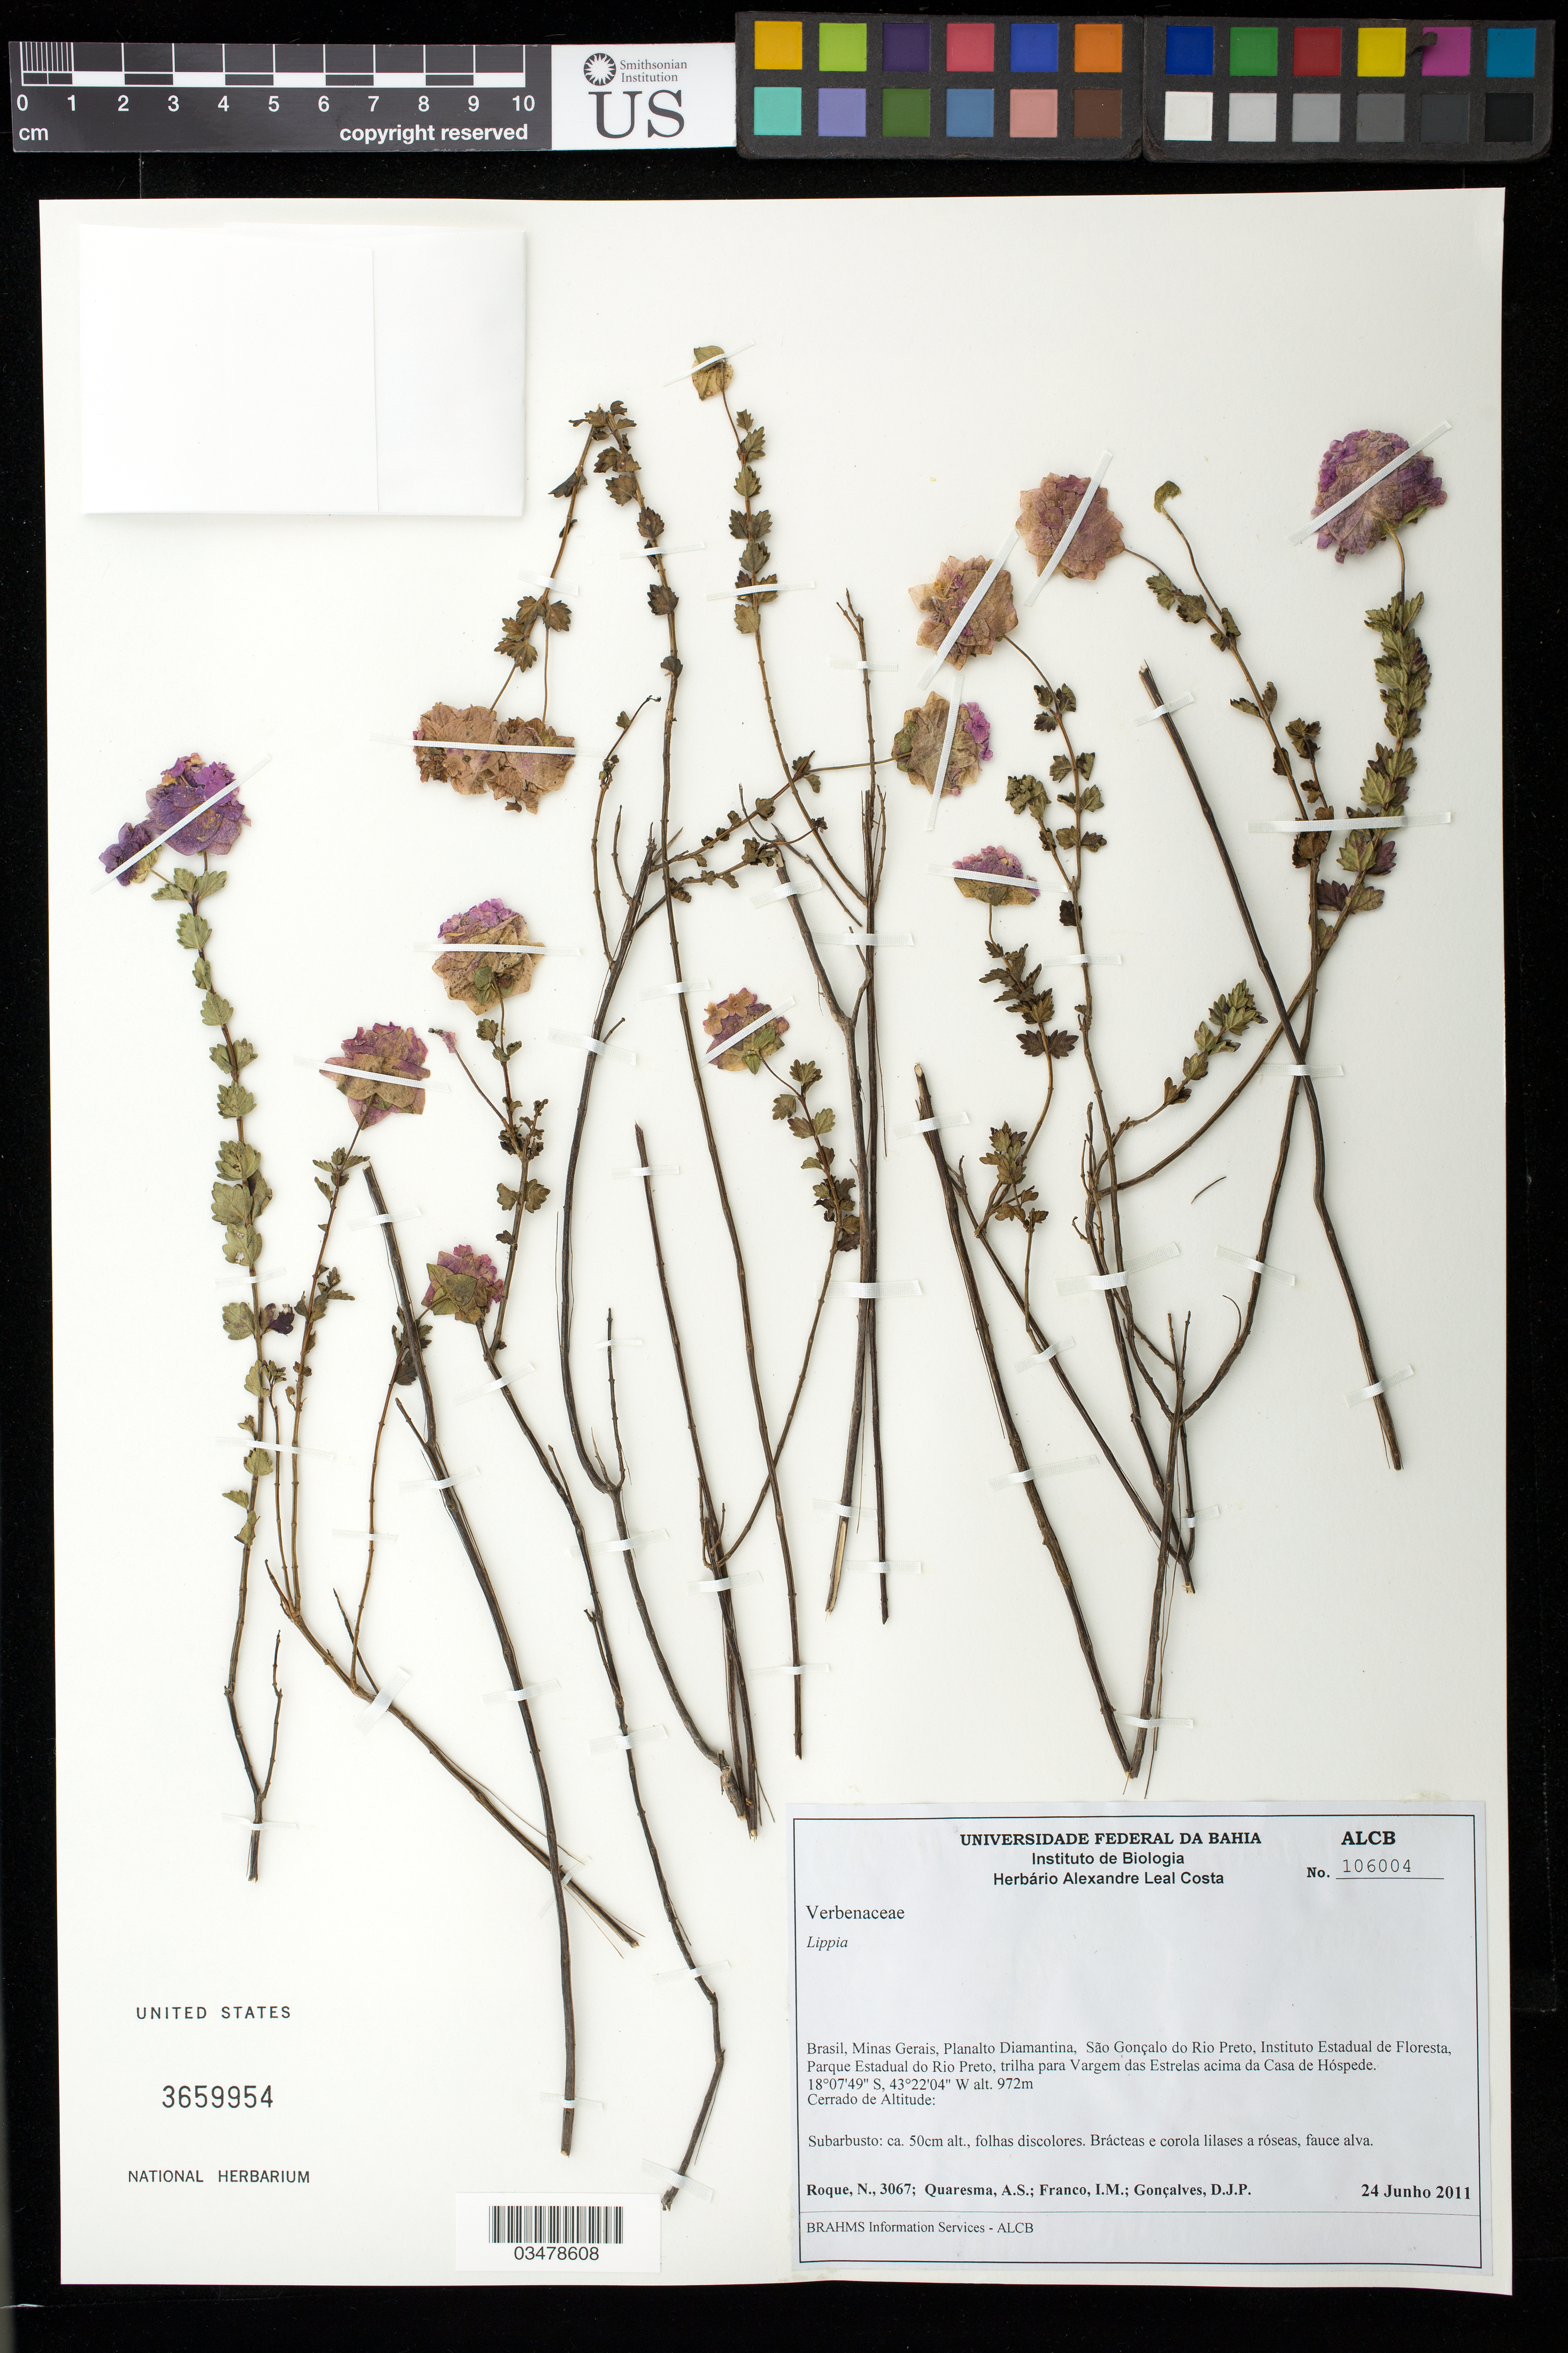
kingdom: Plantae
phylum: Tracheophyta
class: Magnoliopsida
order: Lamiales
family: Verbenaceae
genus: Lippia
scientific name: Lippia hieracifolia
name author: Cham.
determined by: Mirra, Fabiana, (SI), Instituto de Botanica Darwinion (ARGENTINA)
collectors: N. Roque, A. Quaresma, I. Franco & D. Gonçalves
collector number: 3067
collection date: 2011-06-24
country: Brazil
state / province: Minas Gerais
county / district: São Gonçalo do Rio Preto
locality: Planalto Diamantina, Instituto Estadual de Floresta, Parque Estadual do Rio Preto, trilha para Vargem das Estrelas acima da Casa de Hospede.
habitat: Cerrado de altitude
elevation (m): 1015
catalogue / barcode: US 3659954